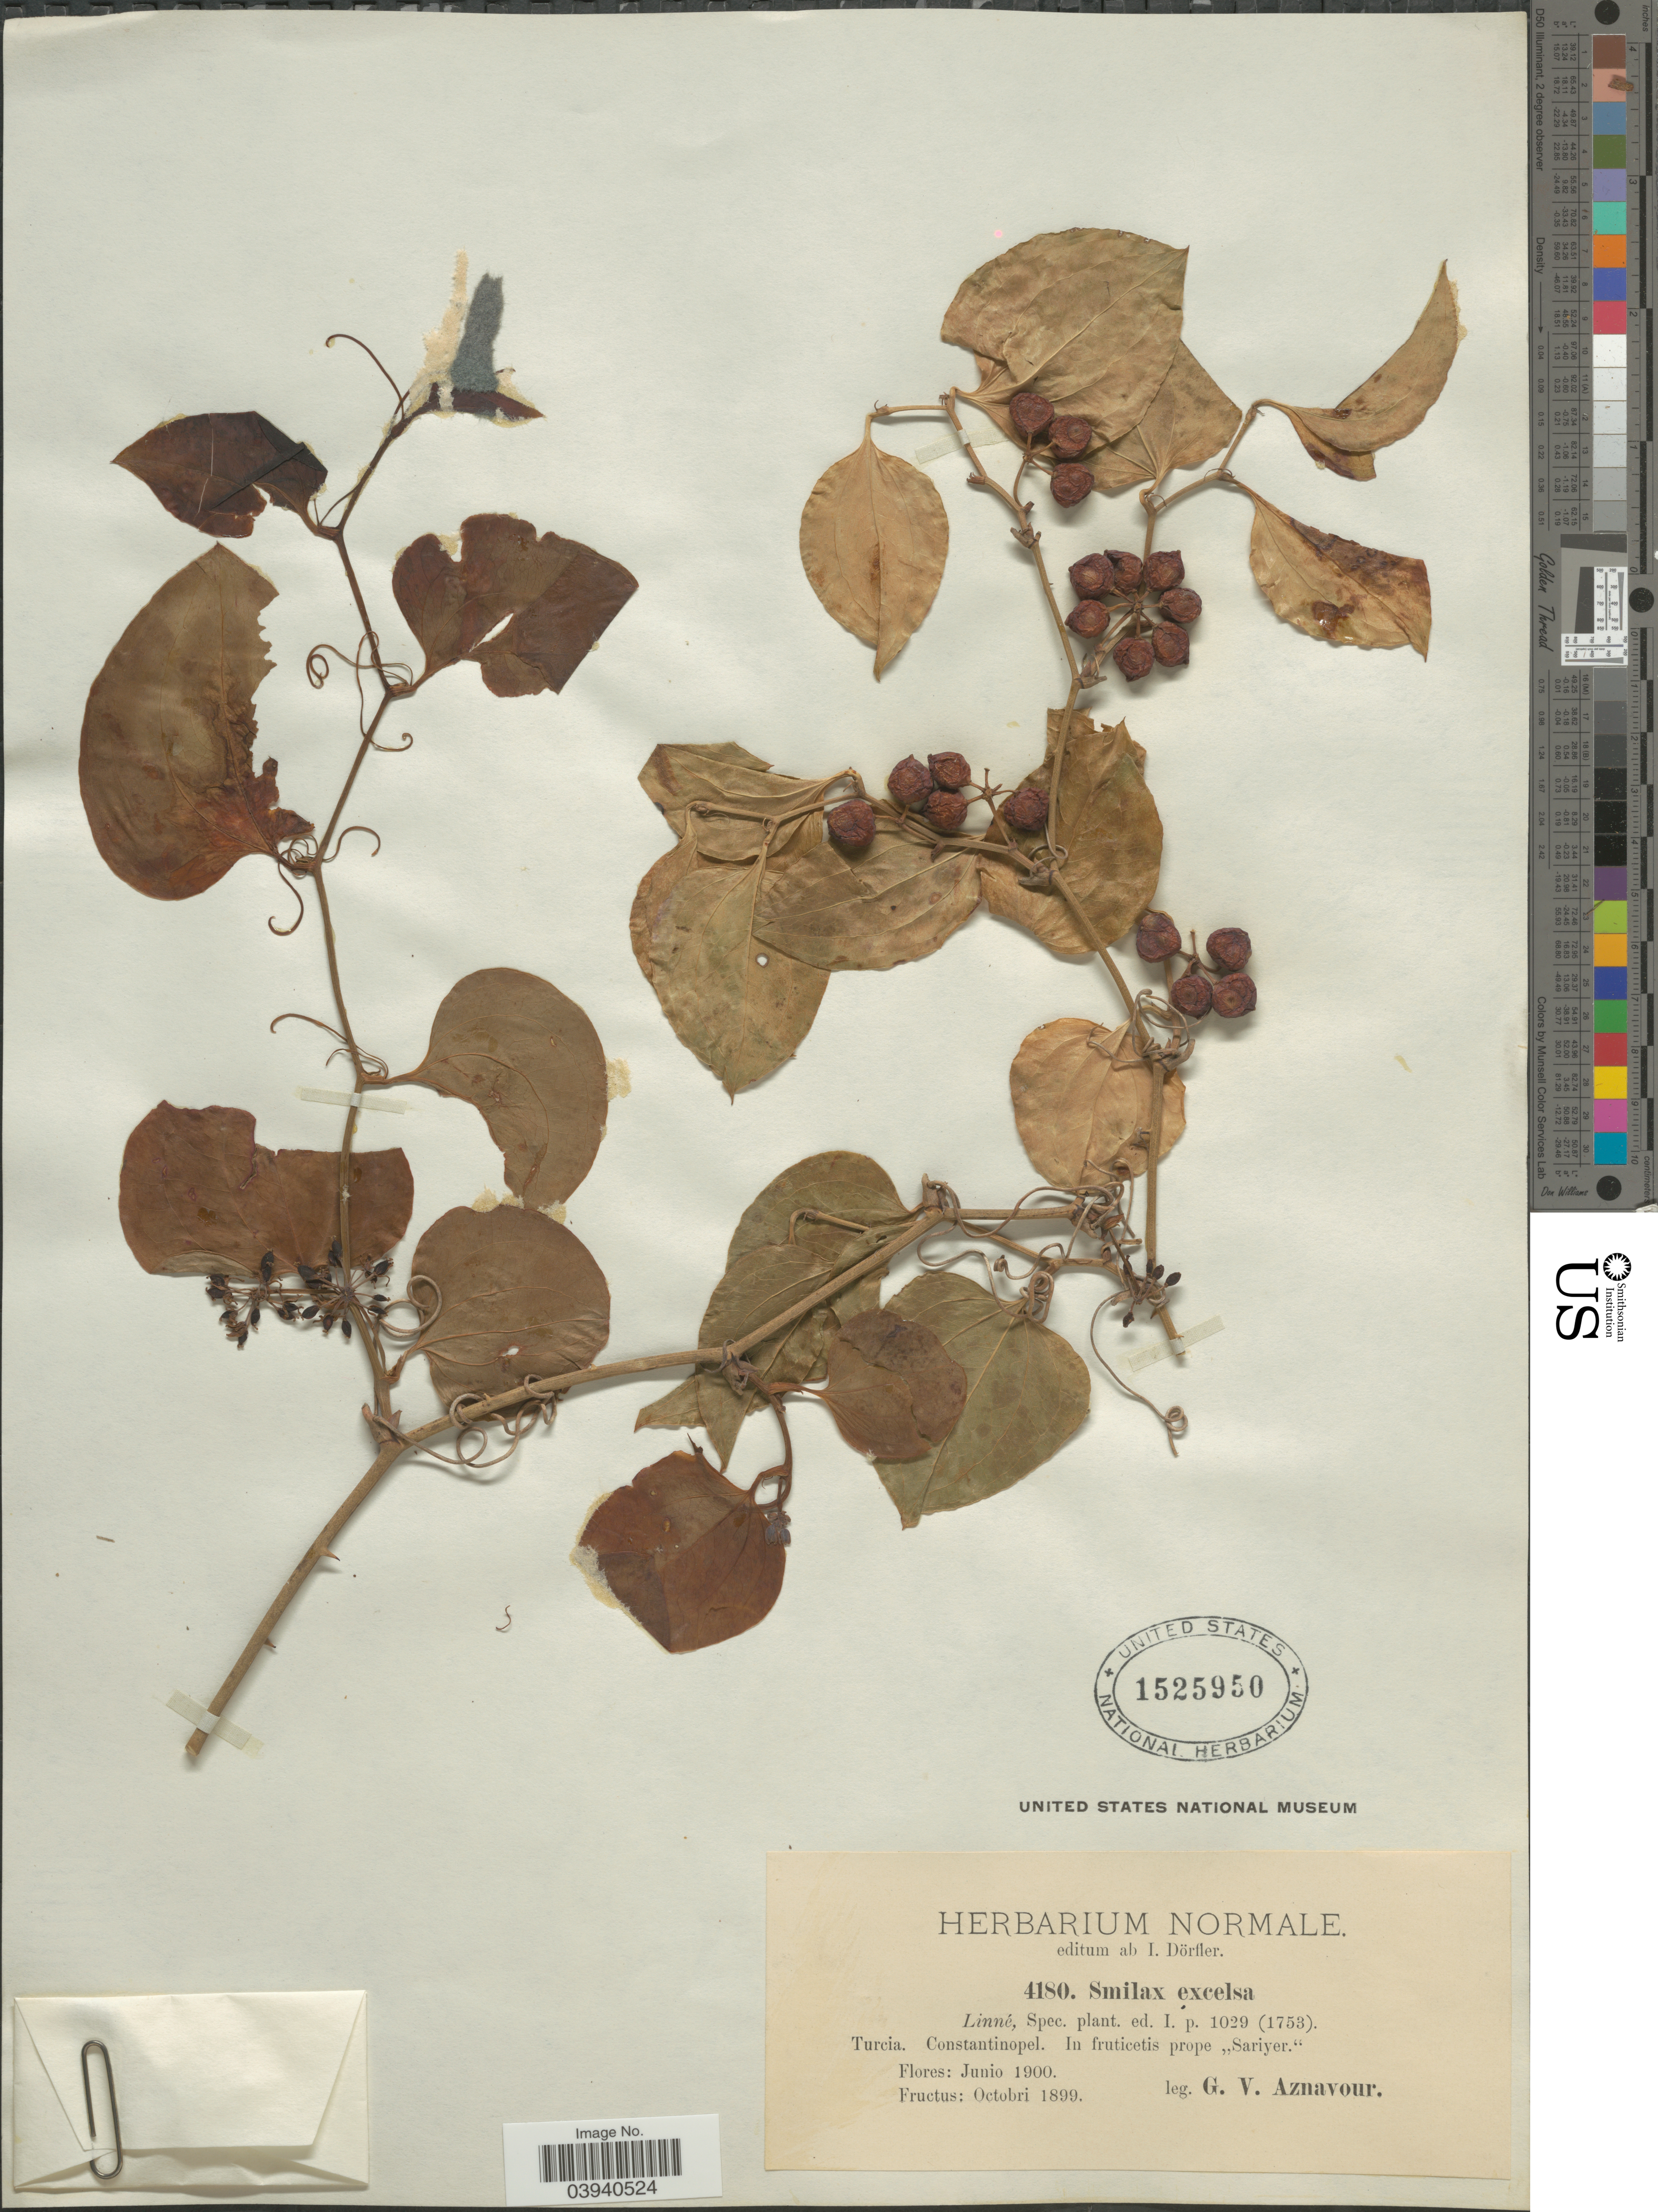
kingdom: Plantae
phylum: Tracheophyta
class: Liliopsida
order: Liliales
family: Smilacaceae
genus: Smilax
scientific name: Smilax excelsa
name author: L.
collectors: G. V. Aznavour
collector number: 4180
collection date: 1900-06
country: Turkey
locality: Turcia. Constantinopel. In fruticetis prope "Sariyer.".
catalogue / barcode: US 1525950